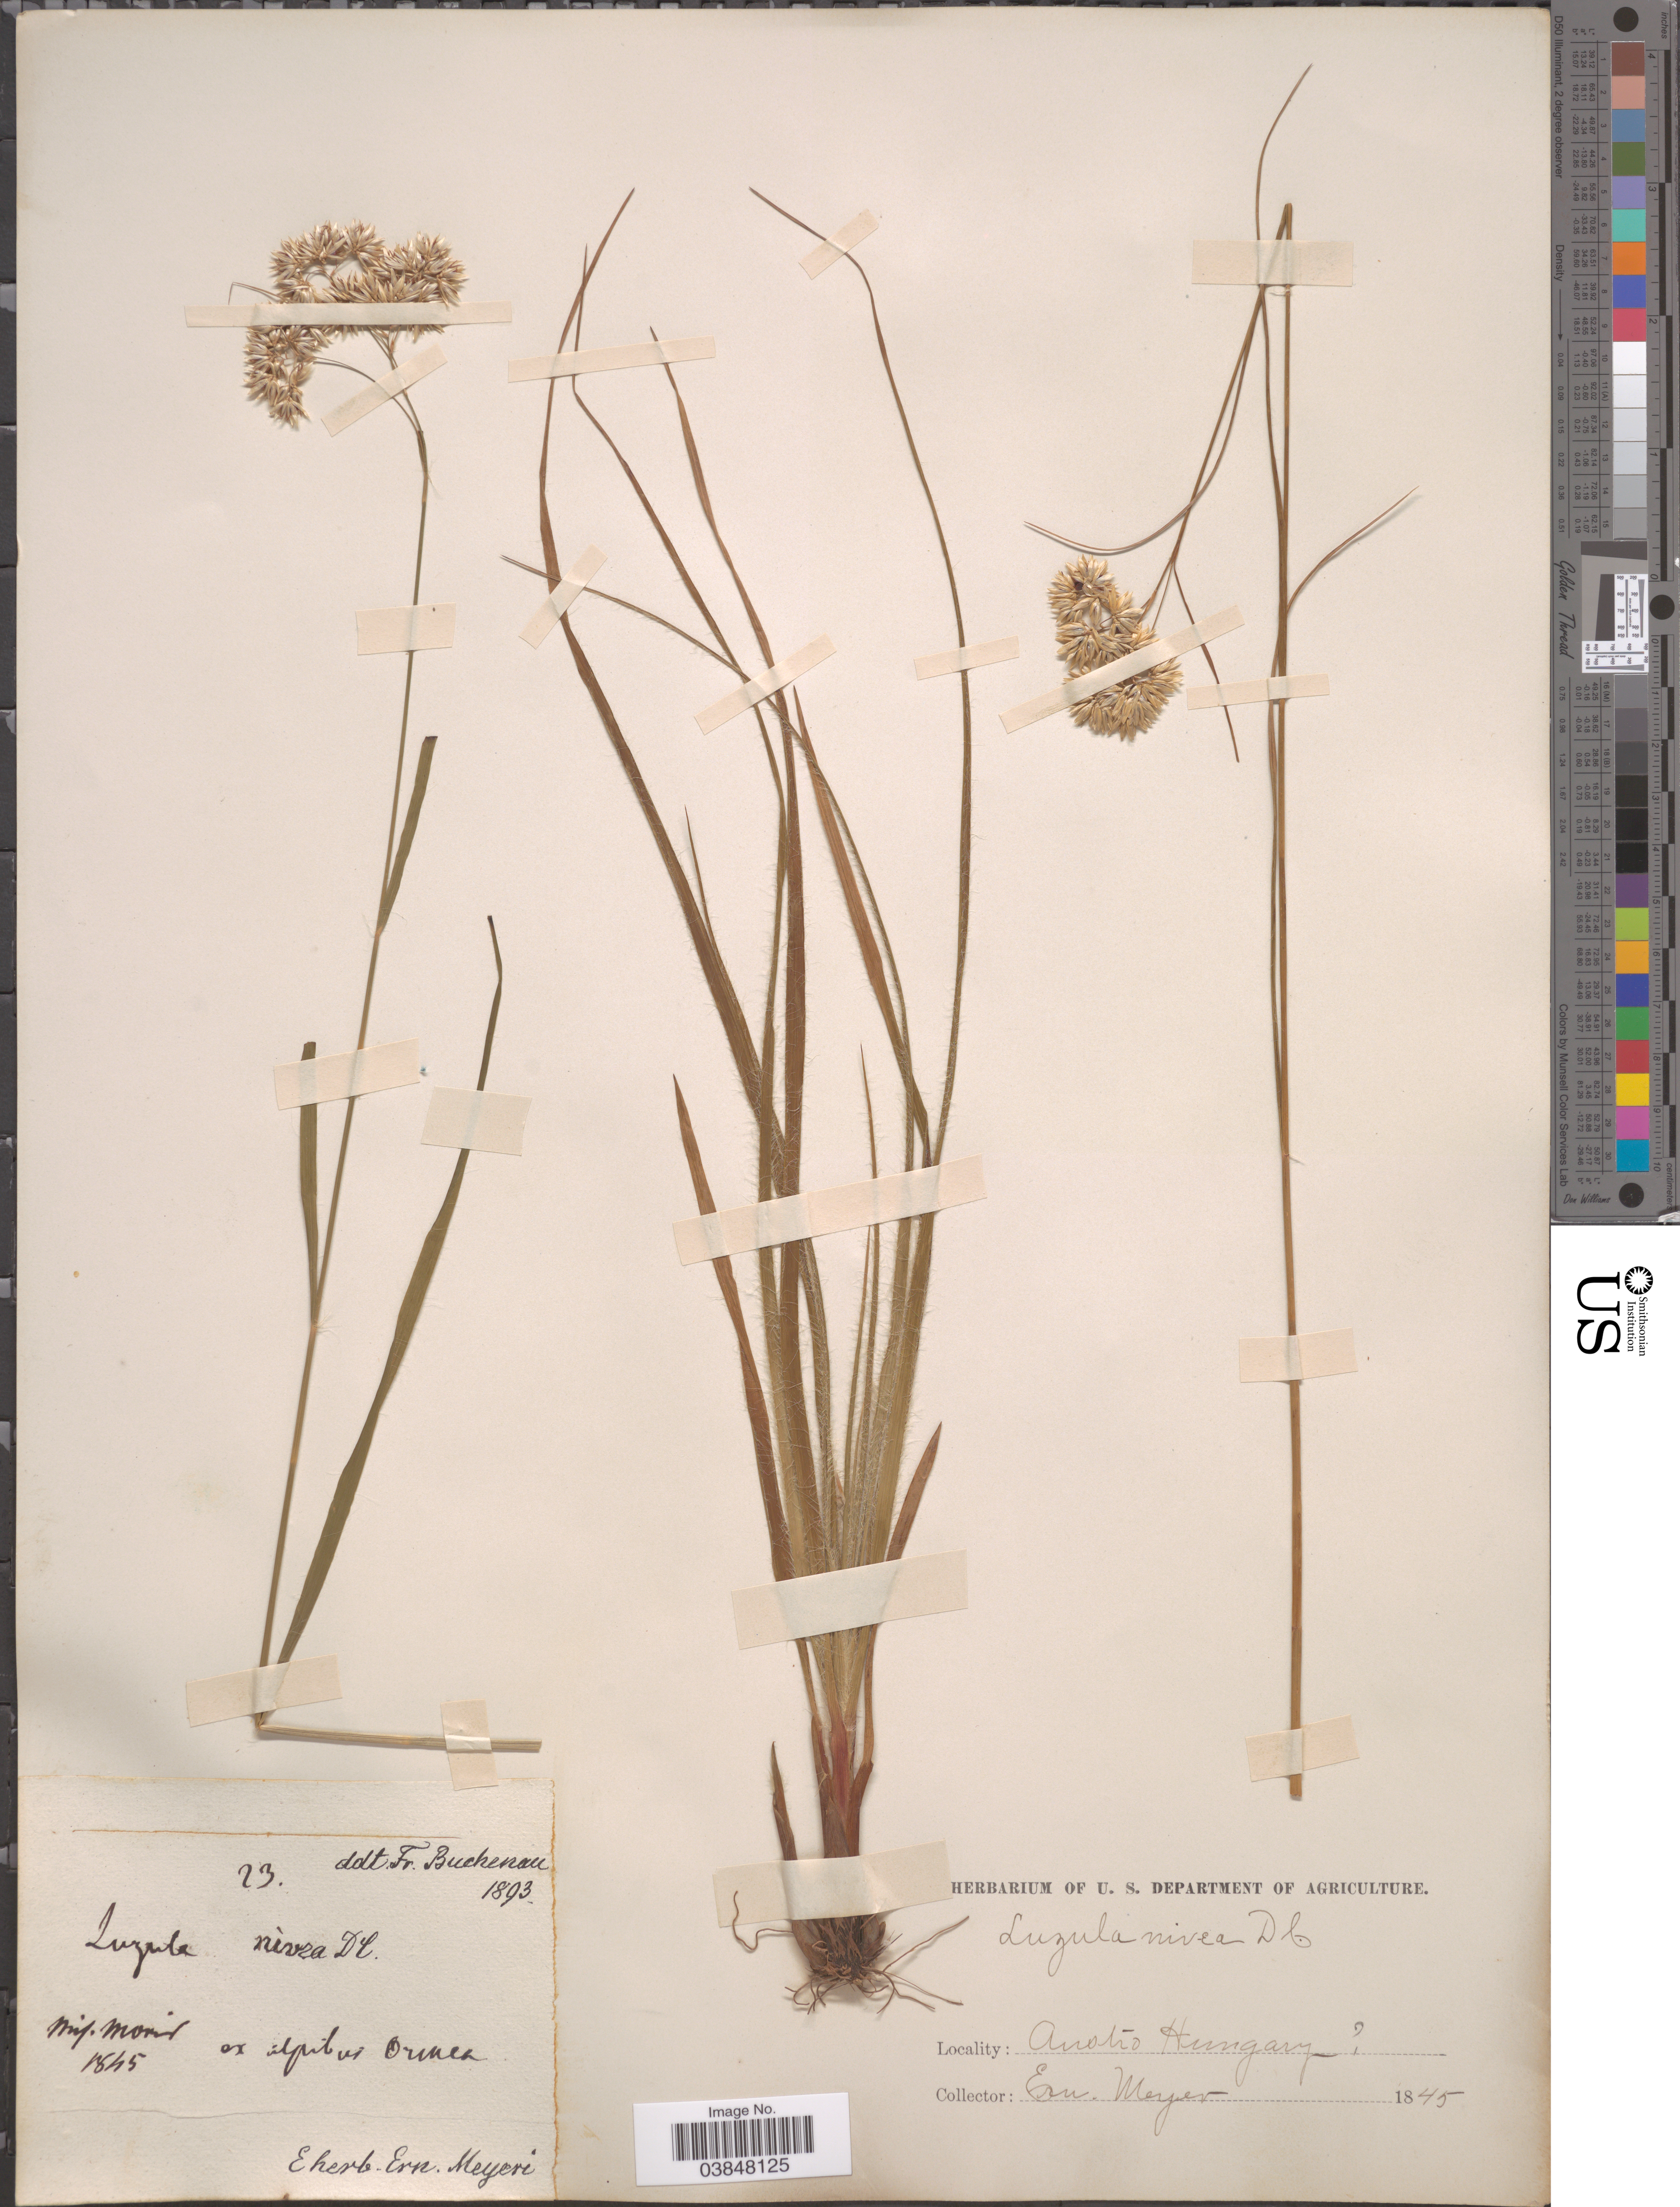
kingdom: Plantae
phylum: Tracheophyta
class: Liliopsida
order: Poales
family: Juncaceae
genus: Luzula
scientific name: Luzula nivea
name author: (L.) DC.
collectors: E. H. F. Meyer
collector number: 23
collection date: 1845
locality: Austrio Hungary. ex alpibus Orinca [interpreted].